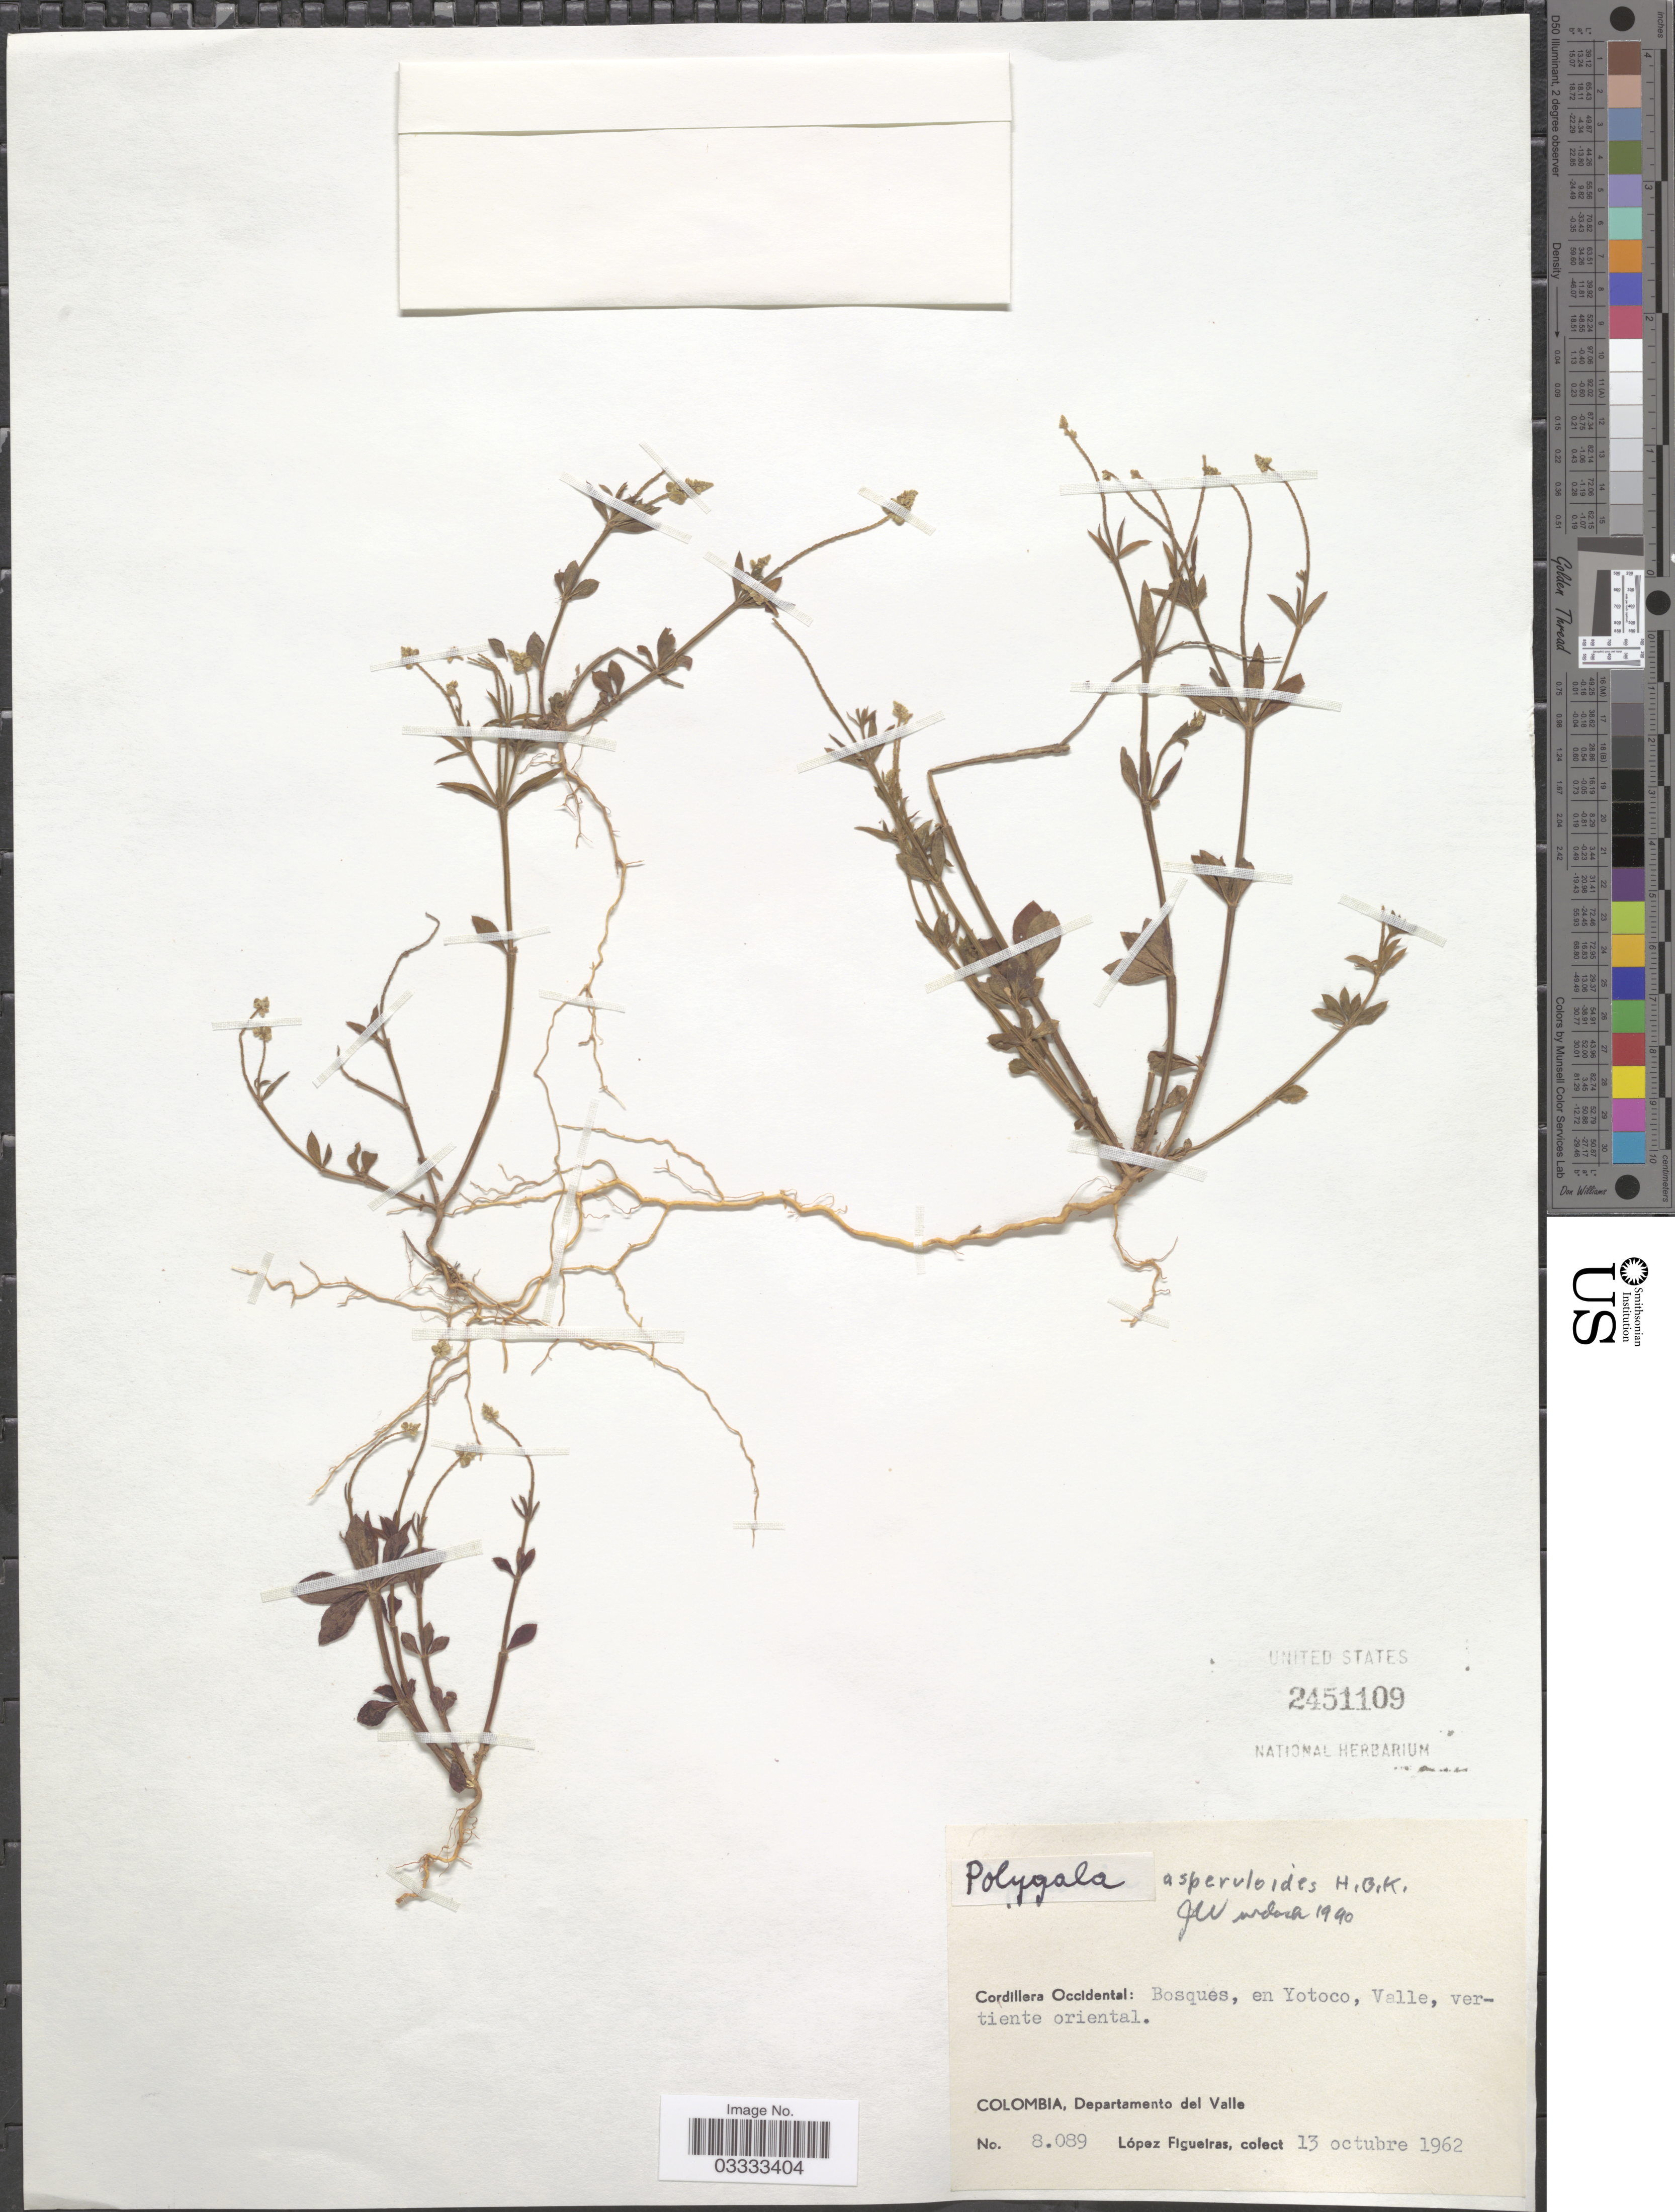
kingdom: Plantae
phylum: Tracheophyta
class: Magnoliopsida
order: Fabales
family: Polygalaceae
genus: Polygala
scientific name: Polygala asperuloides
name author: Kunth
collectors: M. López Figueiras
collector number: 8089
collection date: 1962-10-13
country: Colombia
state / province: Valle del Cauca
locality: Cordillera Occidental: Bosques, en Yotoco, Valle, vertiente oriental. Departamento del Valle.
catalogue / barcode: US 2451109